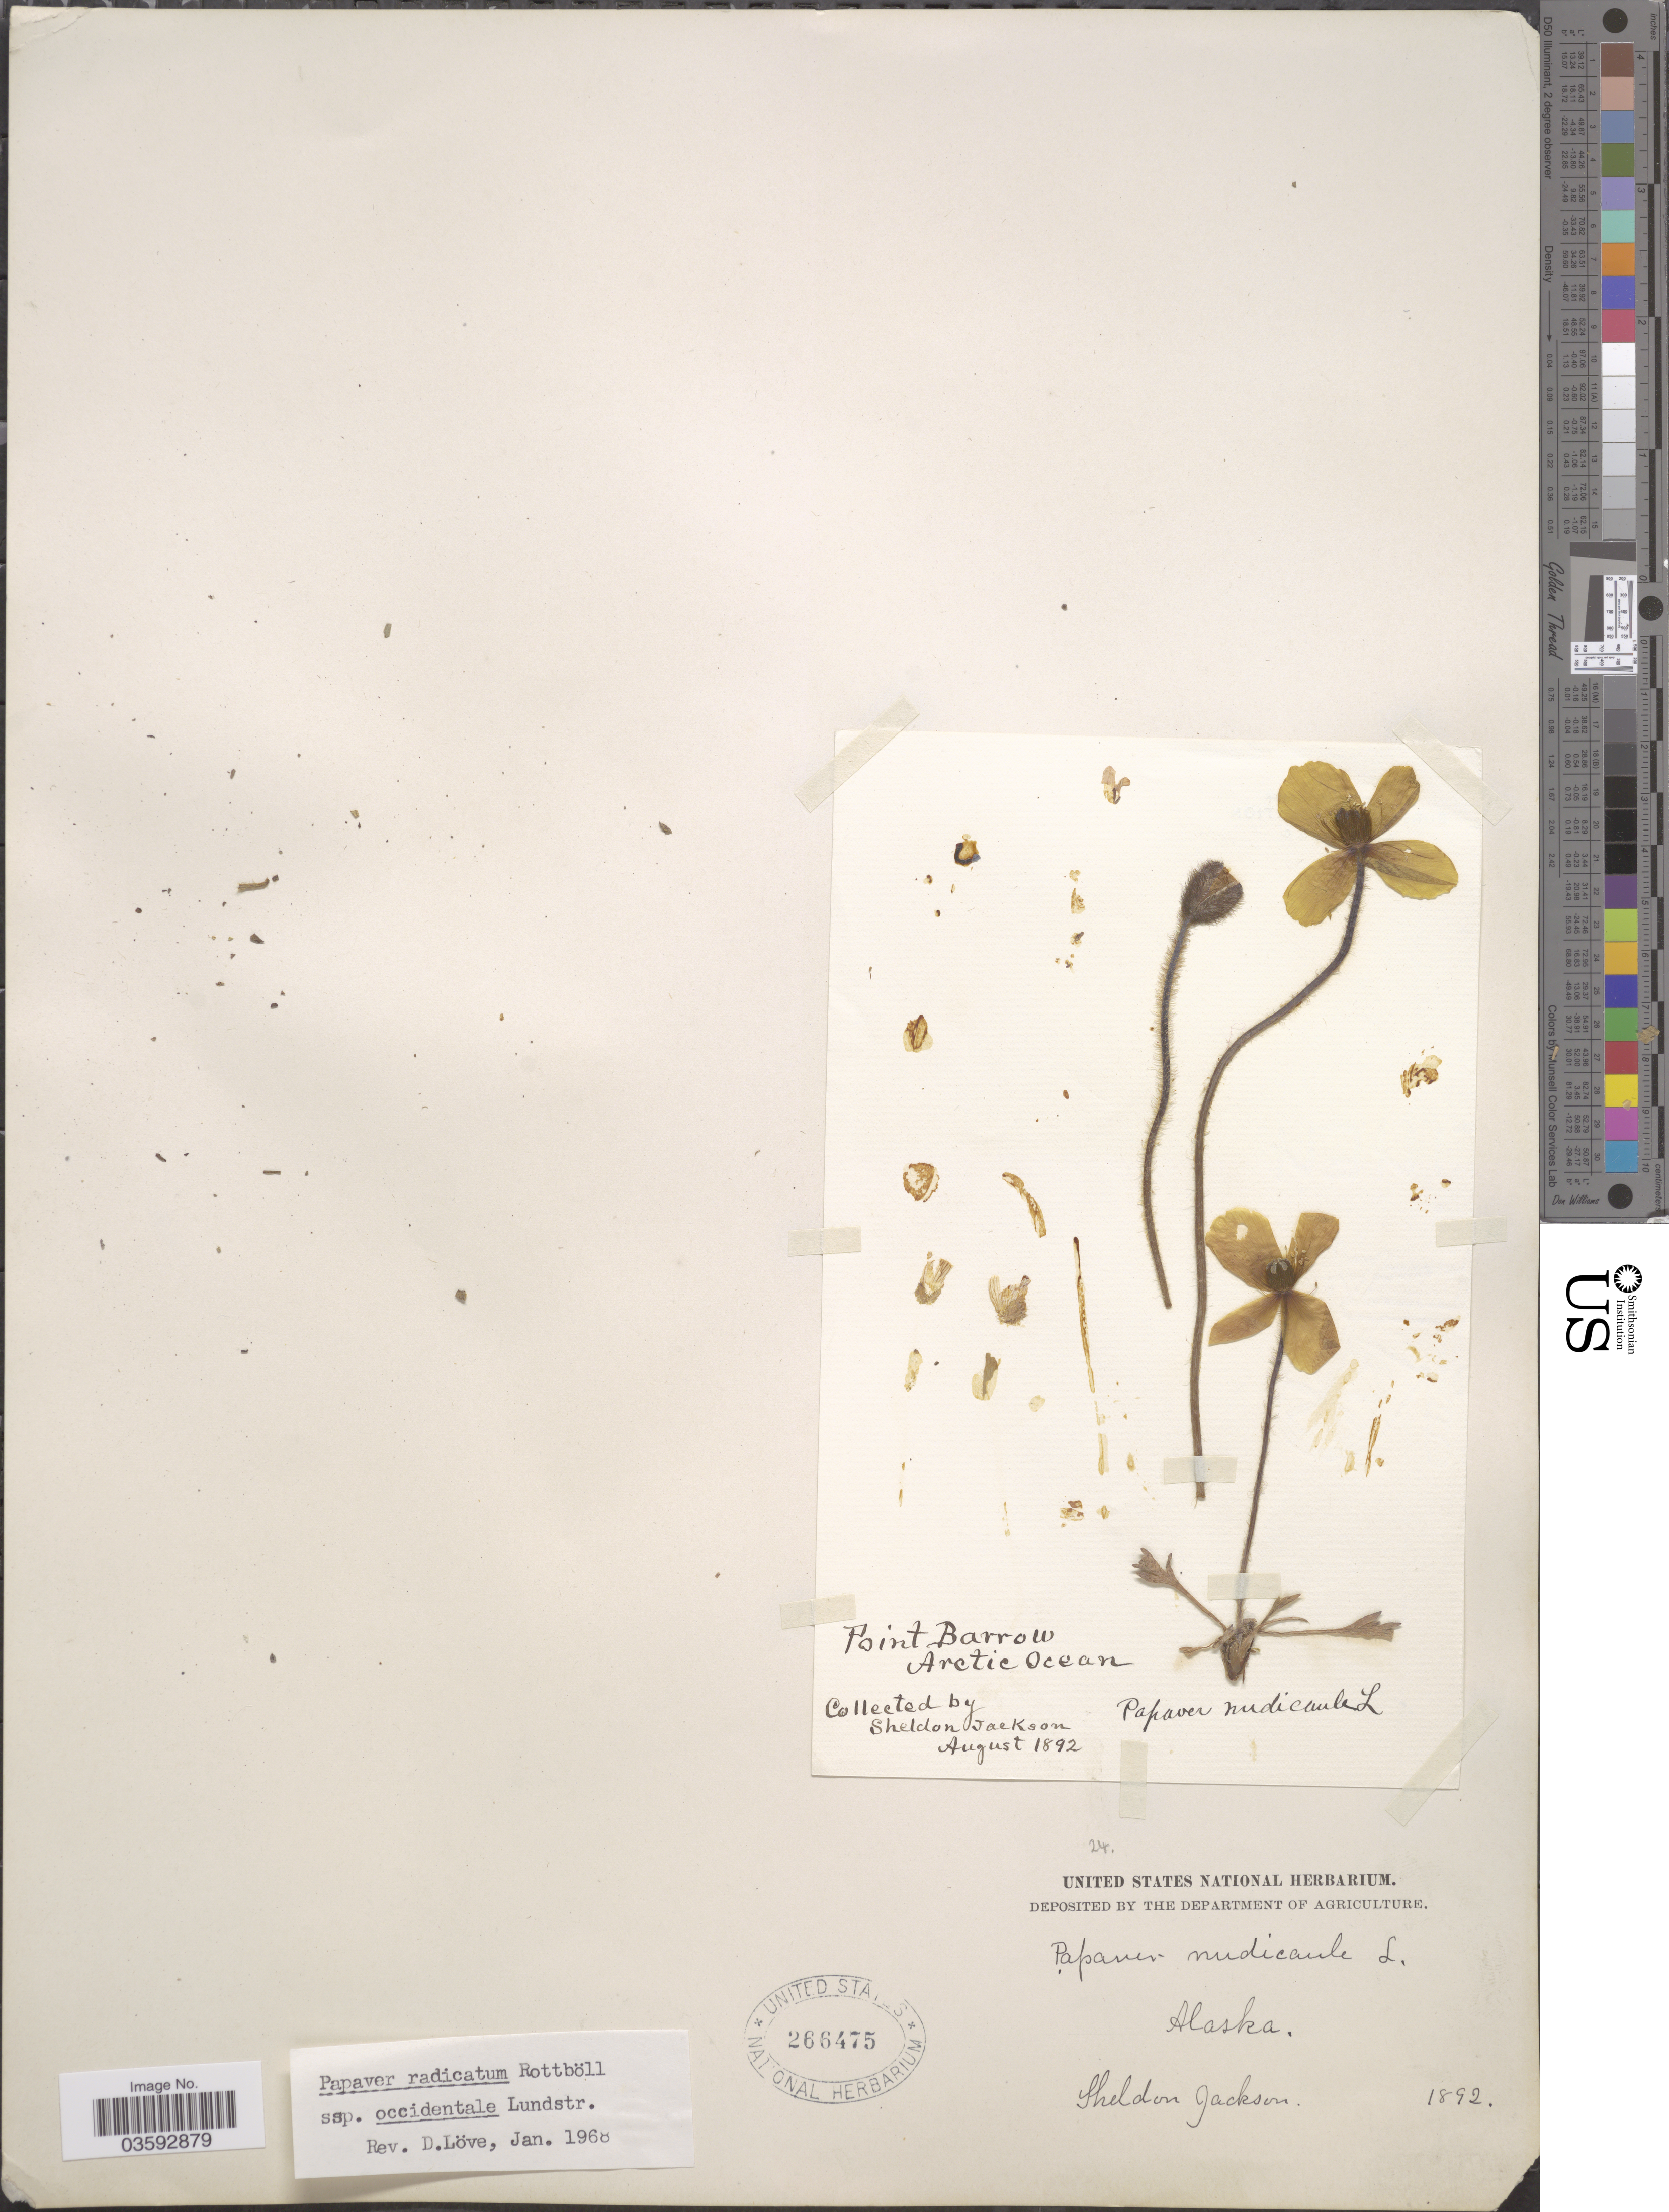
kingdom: Plantae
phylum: Tracheophyta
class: Magnoliopsida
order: Ranunculales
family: Papaveraceae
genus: Papaver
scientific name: Papaver radicatum subsp. occidentale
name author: Lundstr.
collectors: S. Jackson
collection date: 1862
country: United States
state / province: Alaska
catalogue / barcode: US 266475